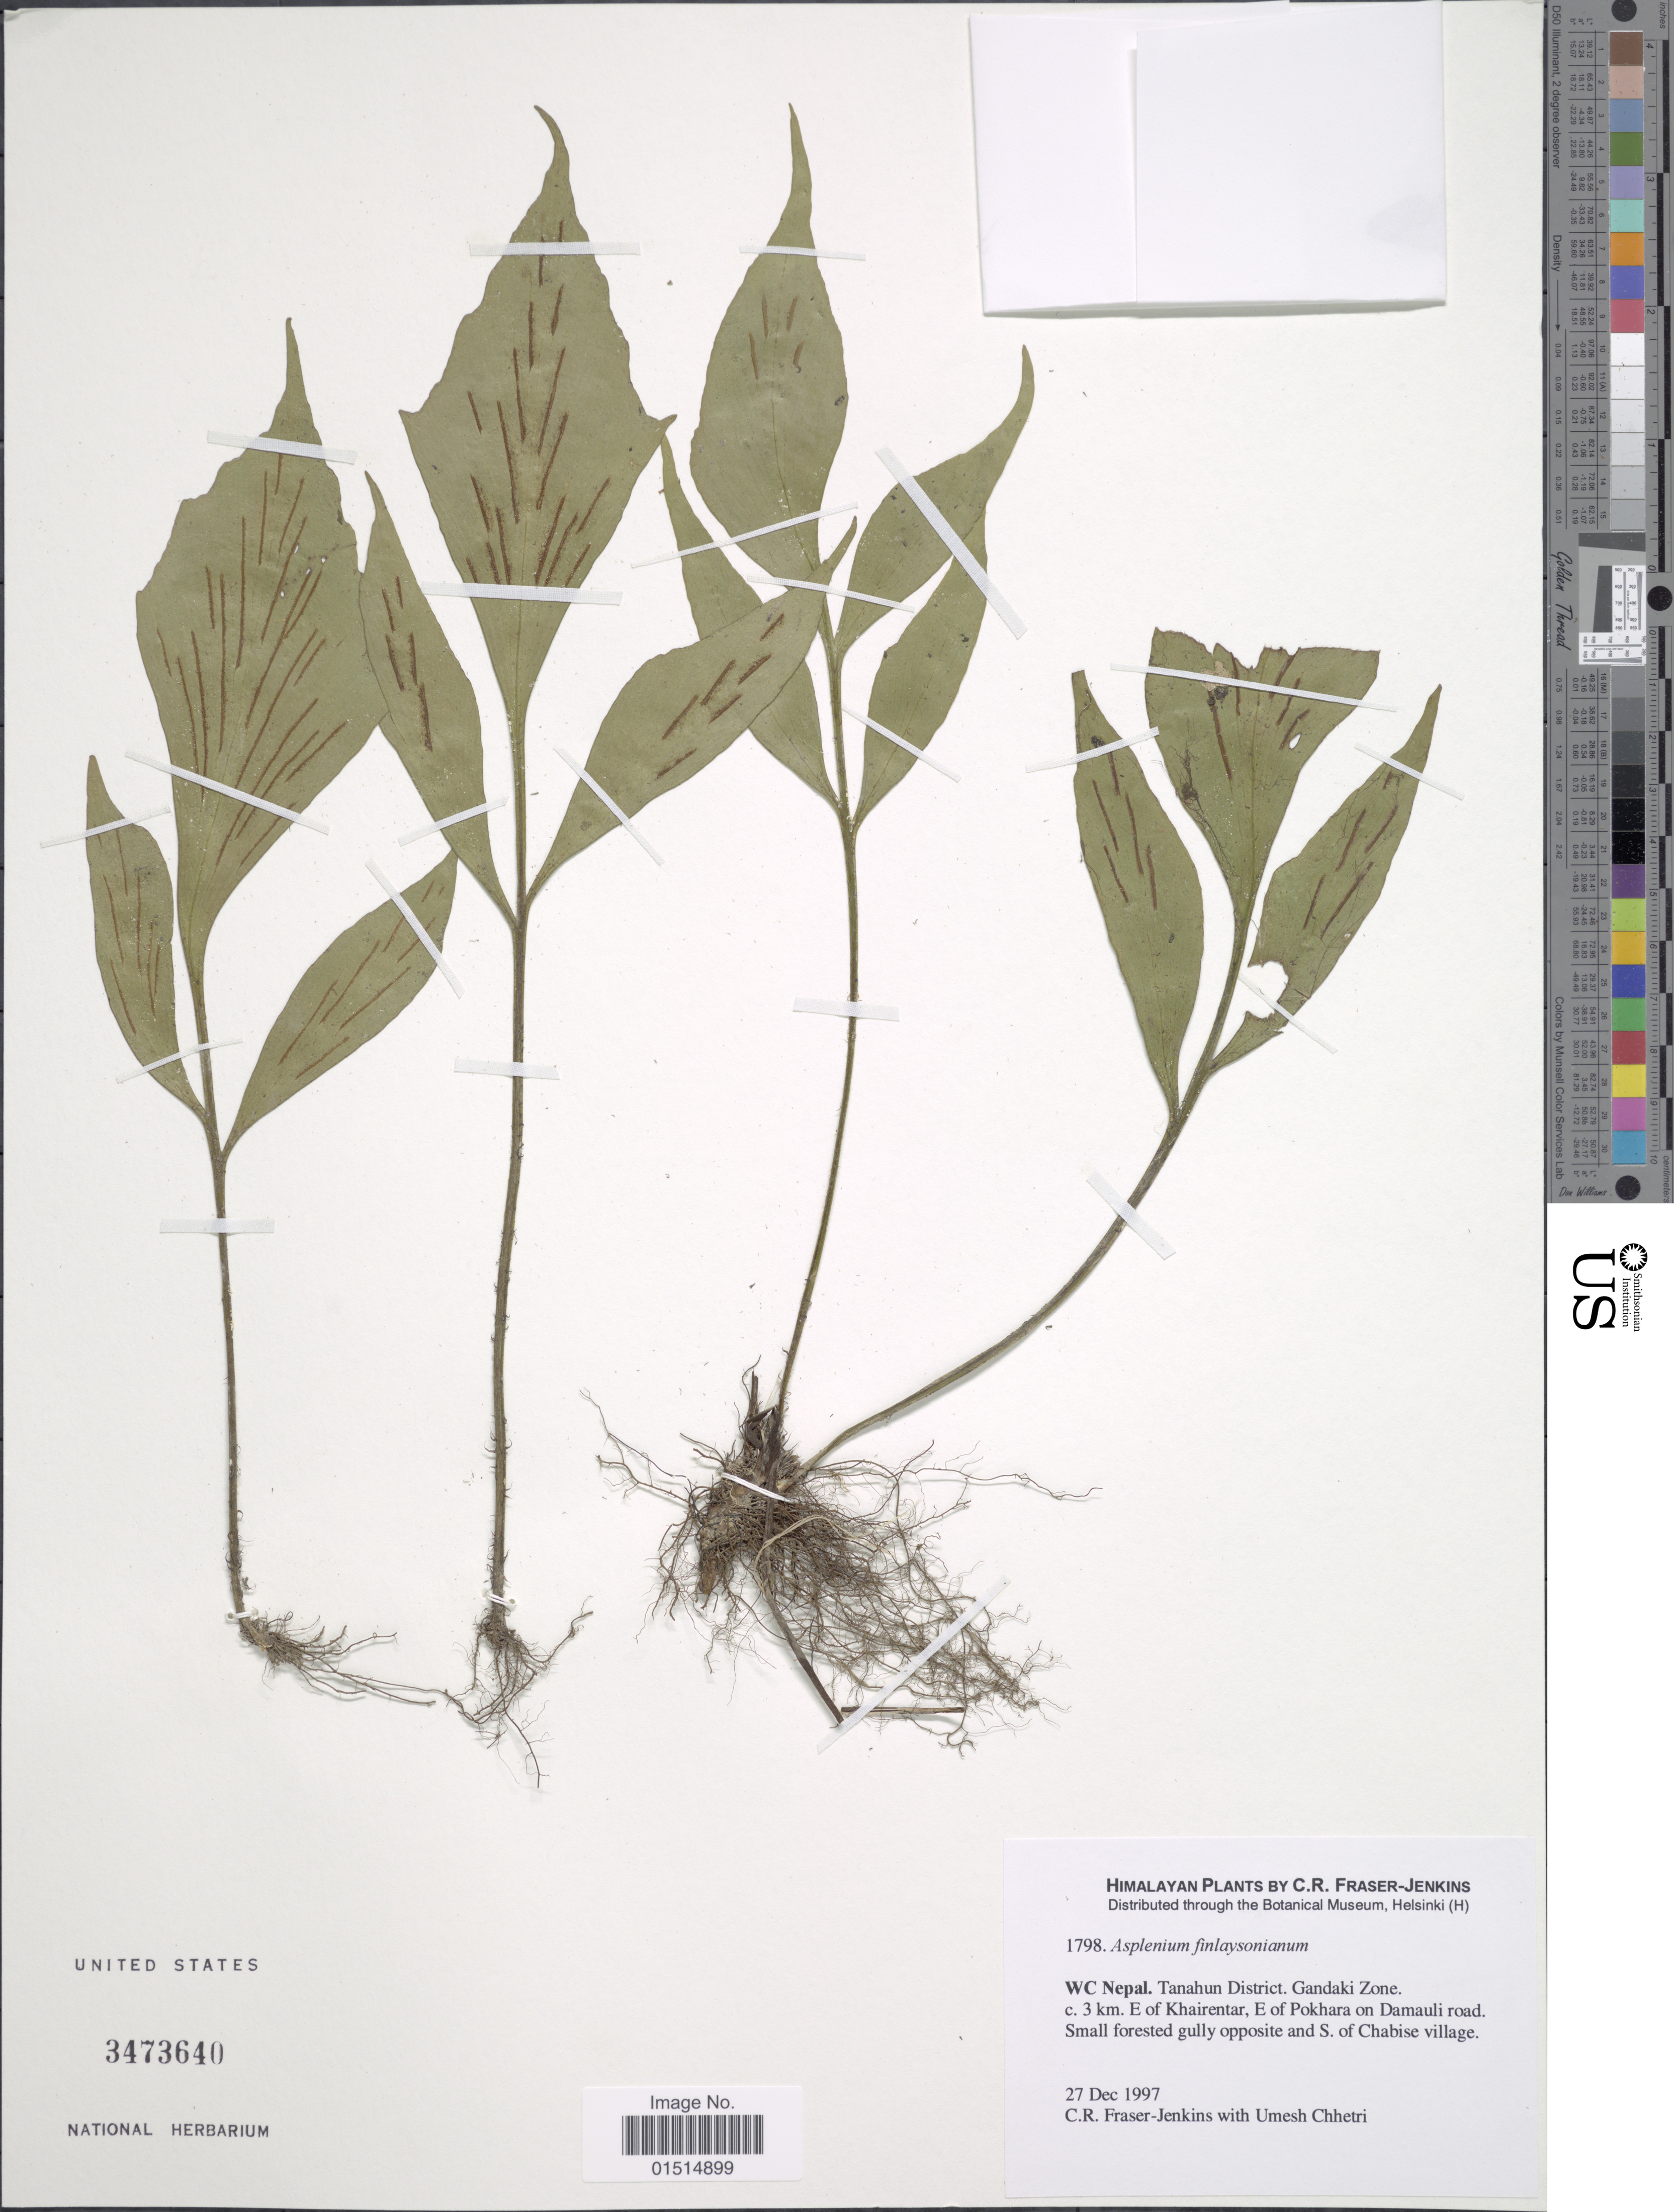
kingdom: Plantae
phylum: Tracheophyta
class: Polypodiopsida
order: Polypodiales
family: Aspleniaceae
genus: Asplenium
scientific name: Asplenium finlaysonianum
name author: Wall. ex Hook.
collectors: C. R. Fraser-Jenkins & U. Chhetri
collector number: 1798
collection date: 1997-12-27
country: Nepal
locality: WC Nepal, Tanahun District. Gandaki Zone. c. 3 km. E of Jhairentar, E of Pokhara on Damauli road. Small forested gully opposite and S of Chabise village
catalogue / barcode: US 3473640